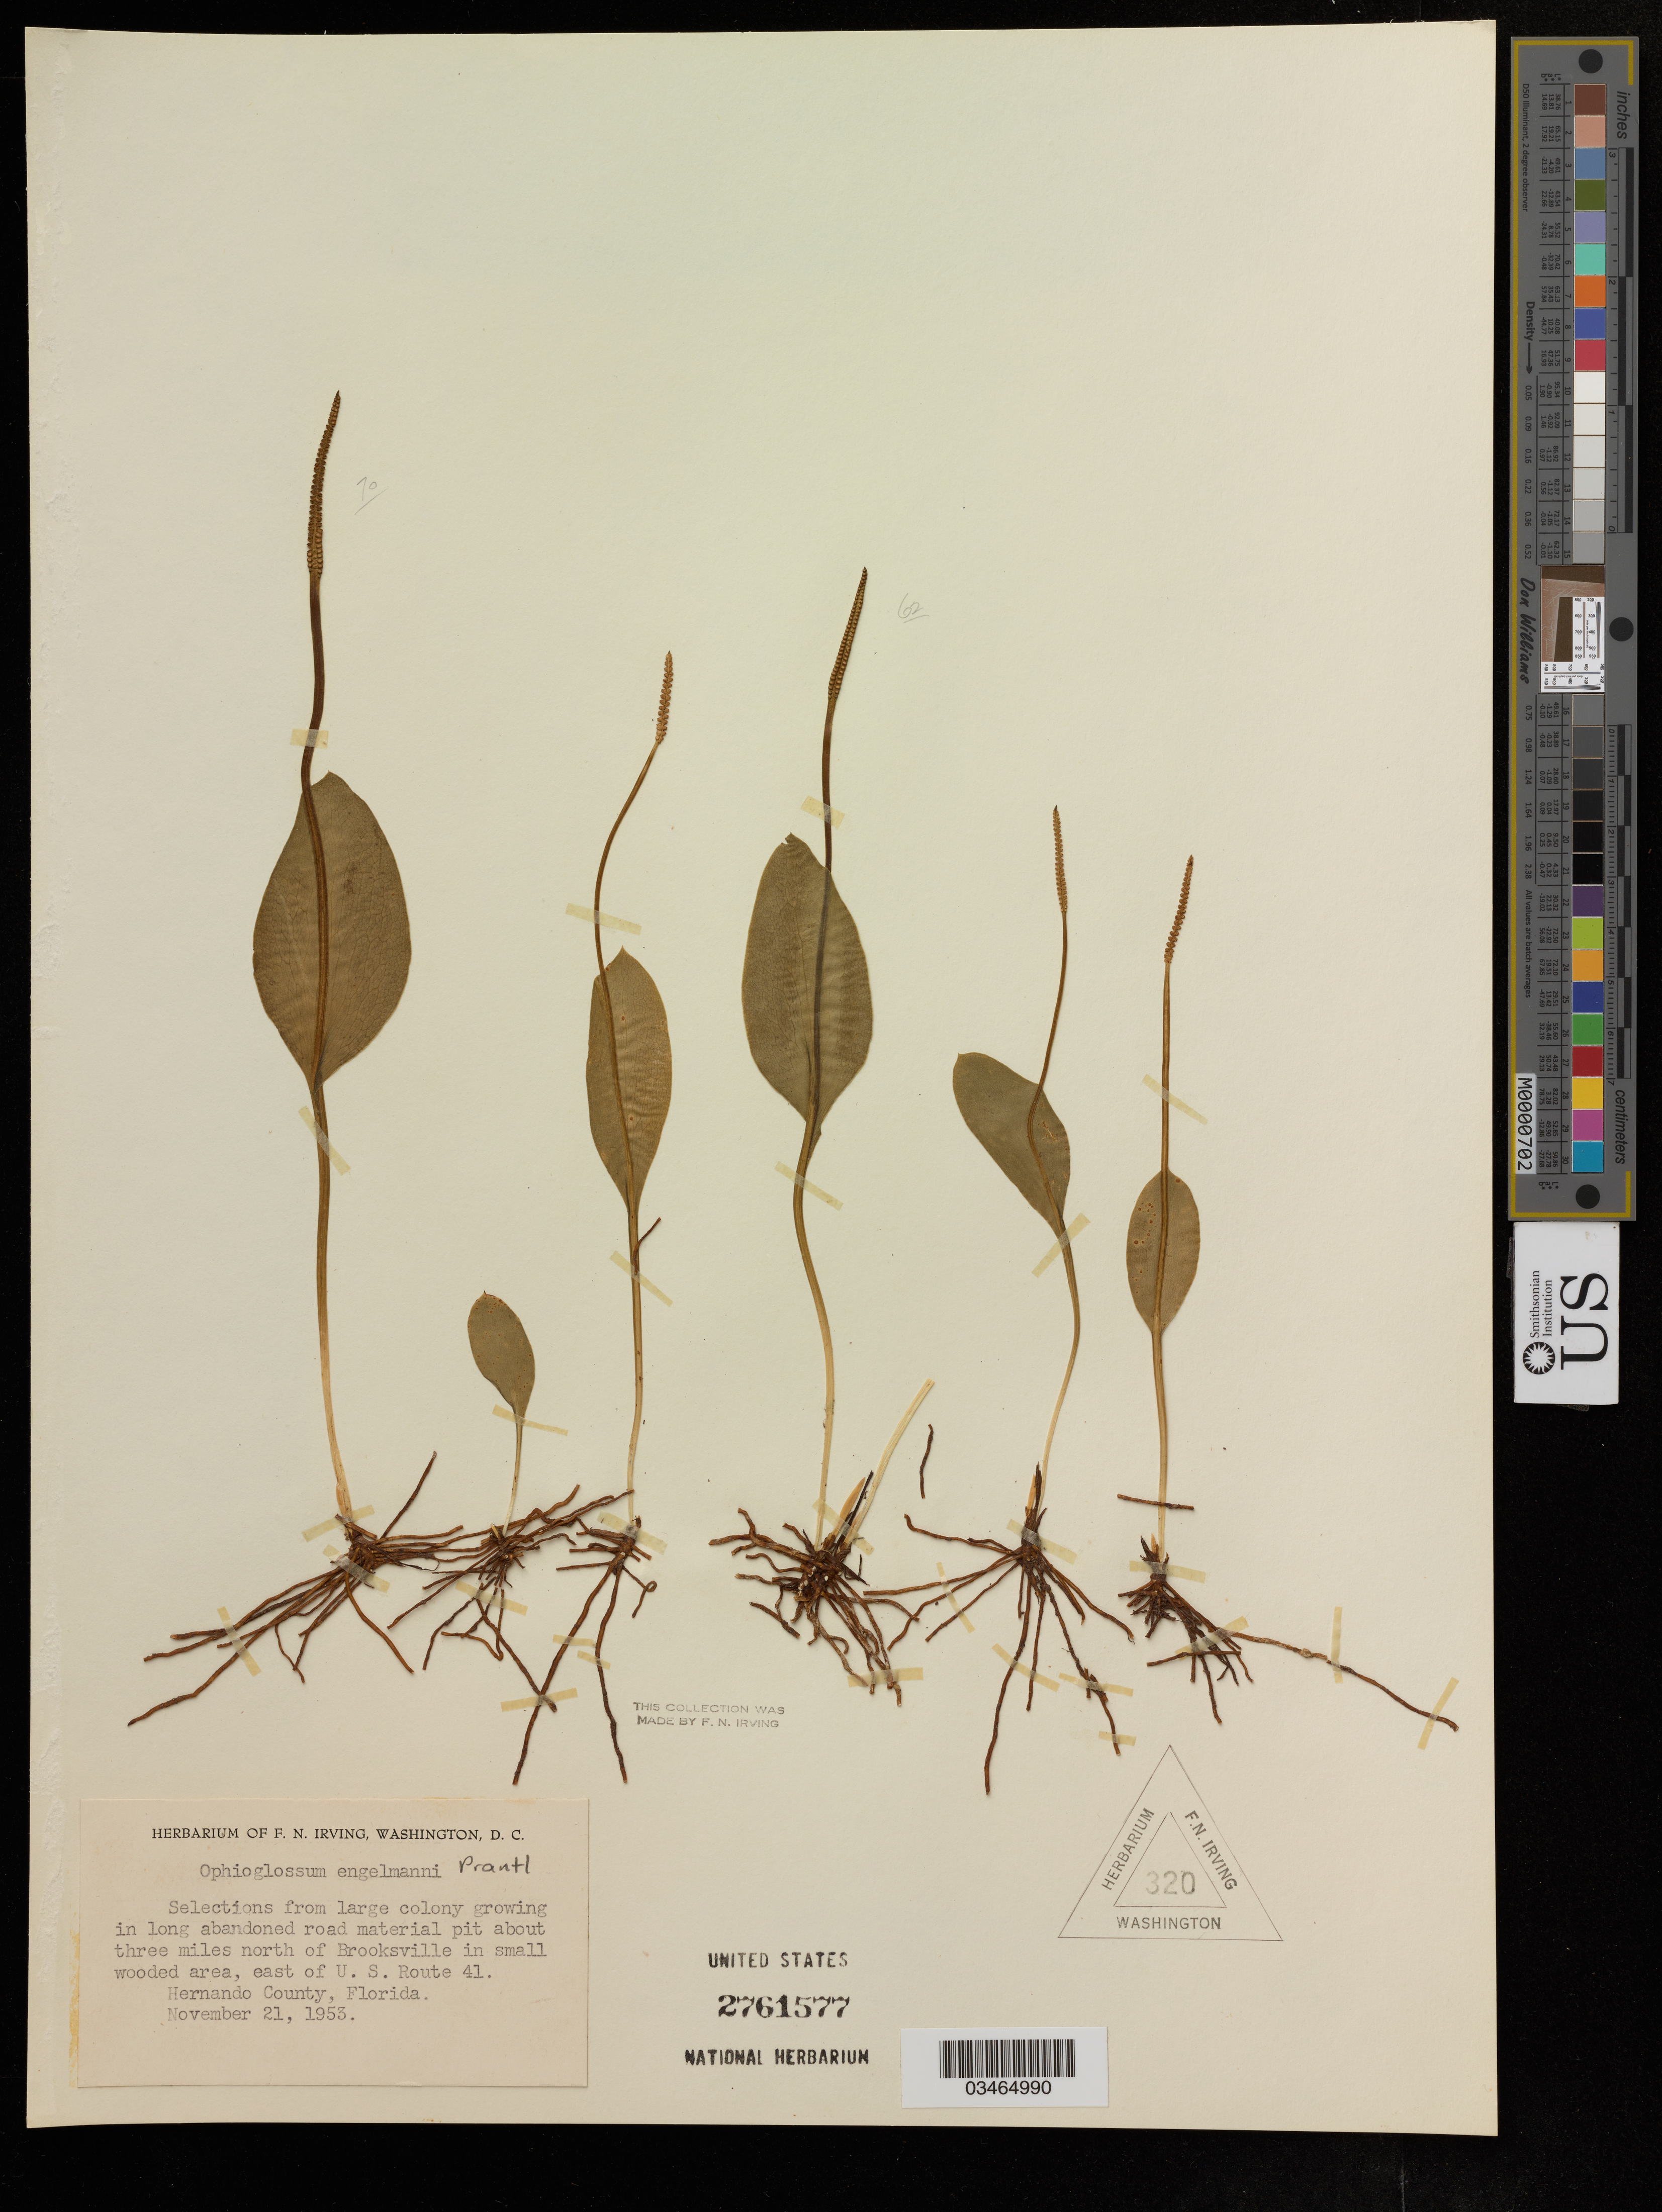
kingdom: Plantae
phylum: Tracheophyta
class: Polypodiopsida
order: Ophioglossales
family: Ophioglossaceae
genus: Ophioglossum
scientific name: Ophioglossum engelmannii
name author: Prantl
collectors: ex herb. F.N. Irving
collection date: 1953-11-21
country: United States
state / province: Florida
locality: Selections from large colony growing in long abandoned road material pit about three miles north of brooksville in small wooded area, east of U.S. Route 41.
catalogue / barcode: US 2761577